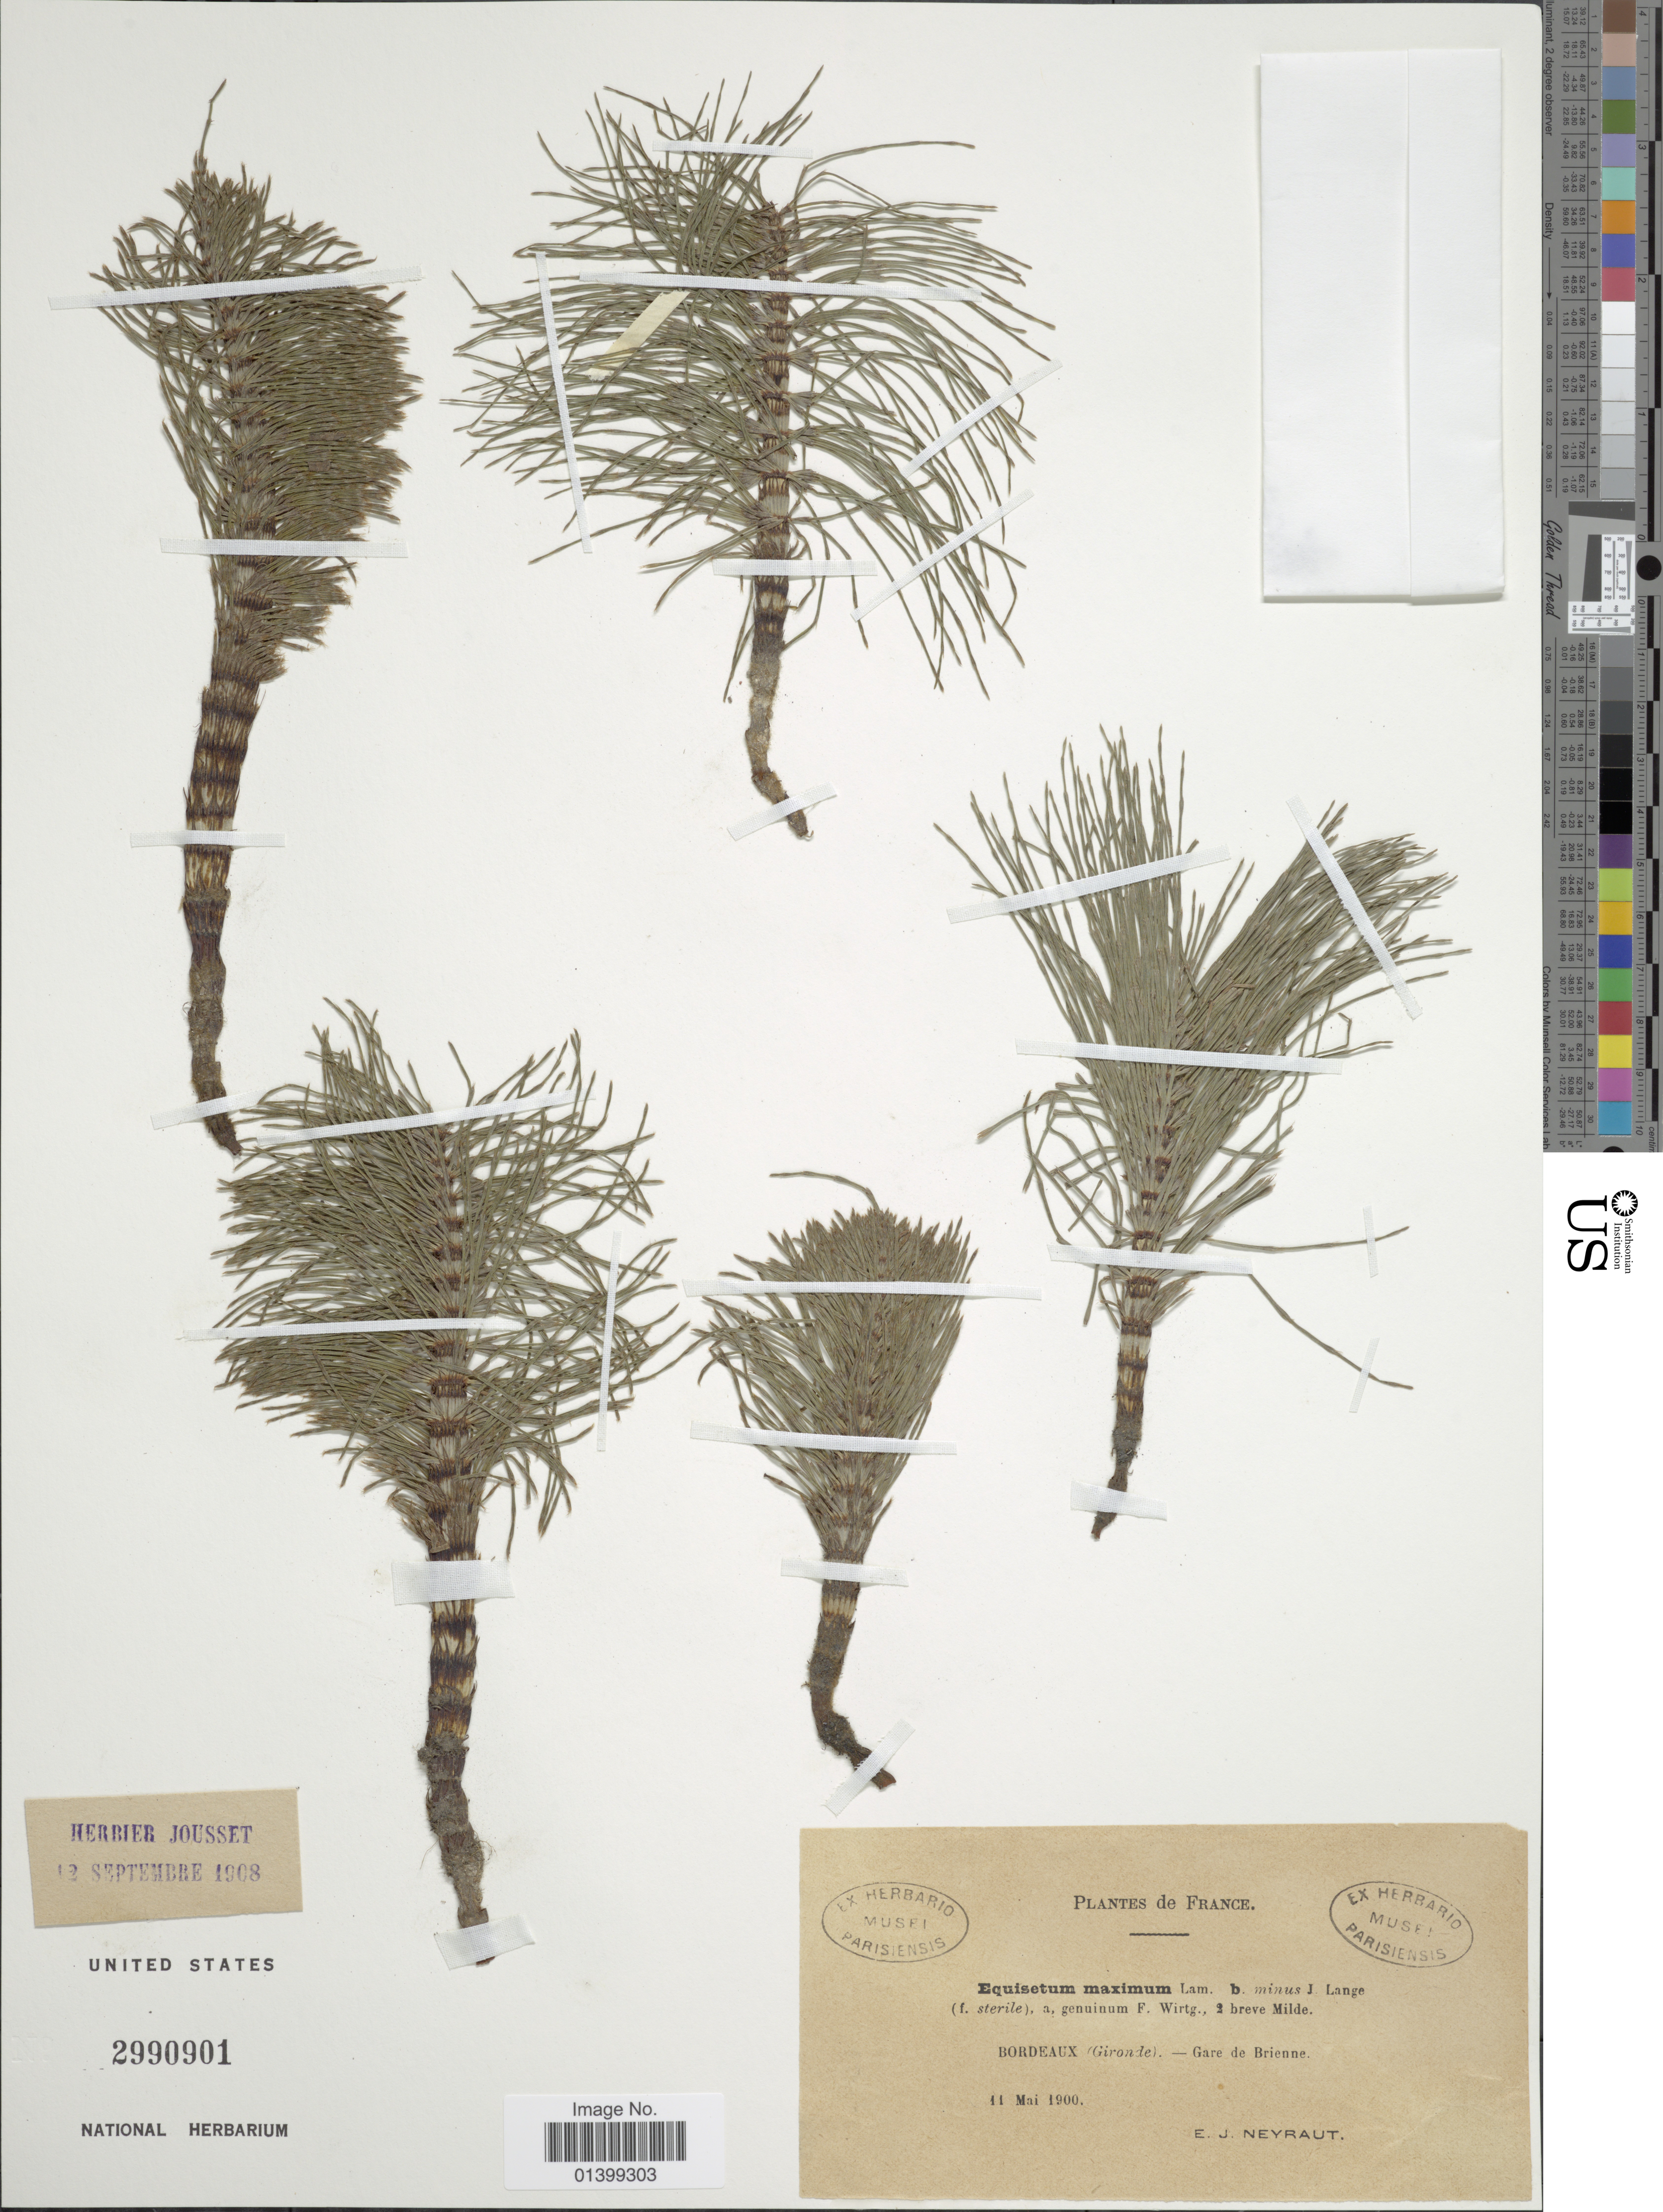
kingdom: Plantae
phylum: Tracheophyta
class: Polypodiopsida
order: Equisetales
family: Equisetaceae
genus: Equisetum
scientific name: Equisetum telmateia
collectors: E. Neyraut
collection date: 1900-05-11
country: France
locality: Bordeaux (Gironde).- Gare de Brienne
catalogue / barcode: US 2990901